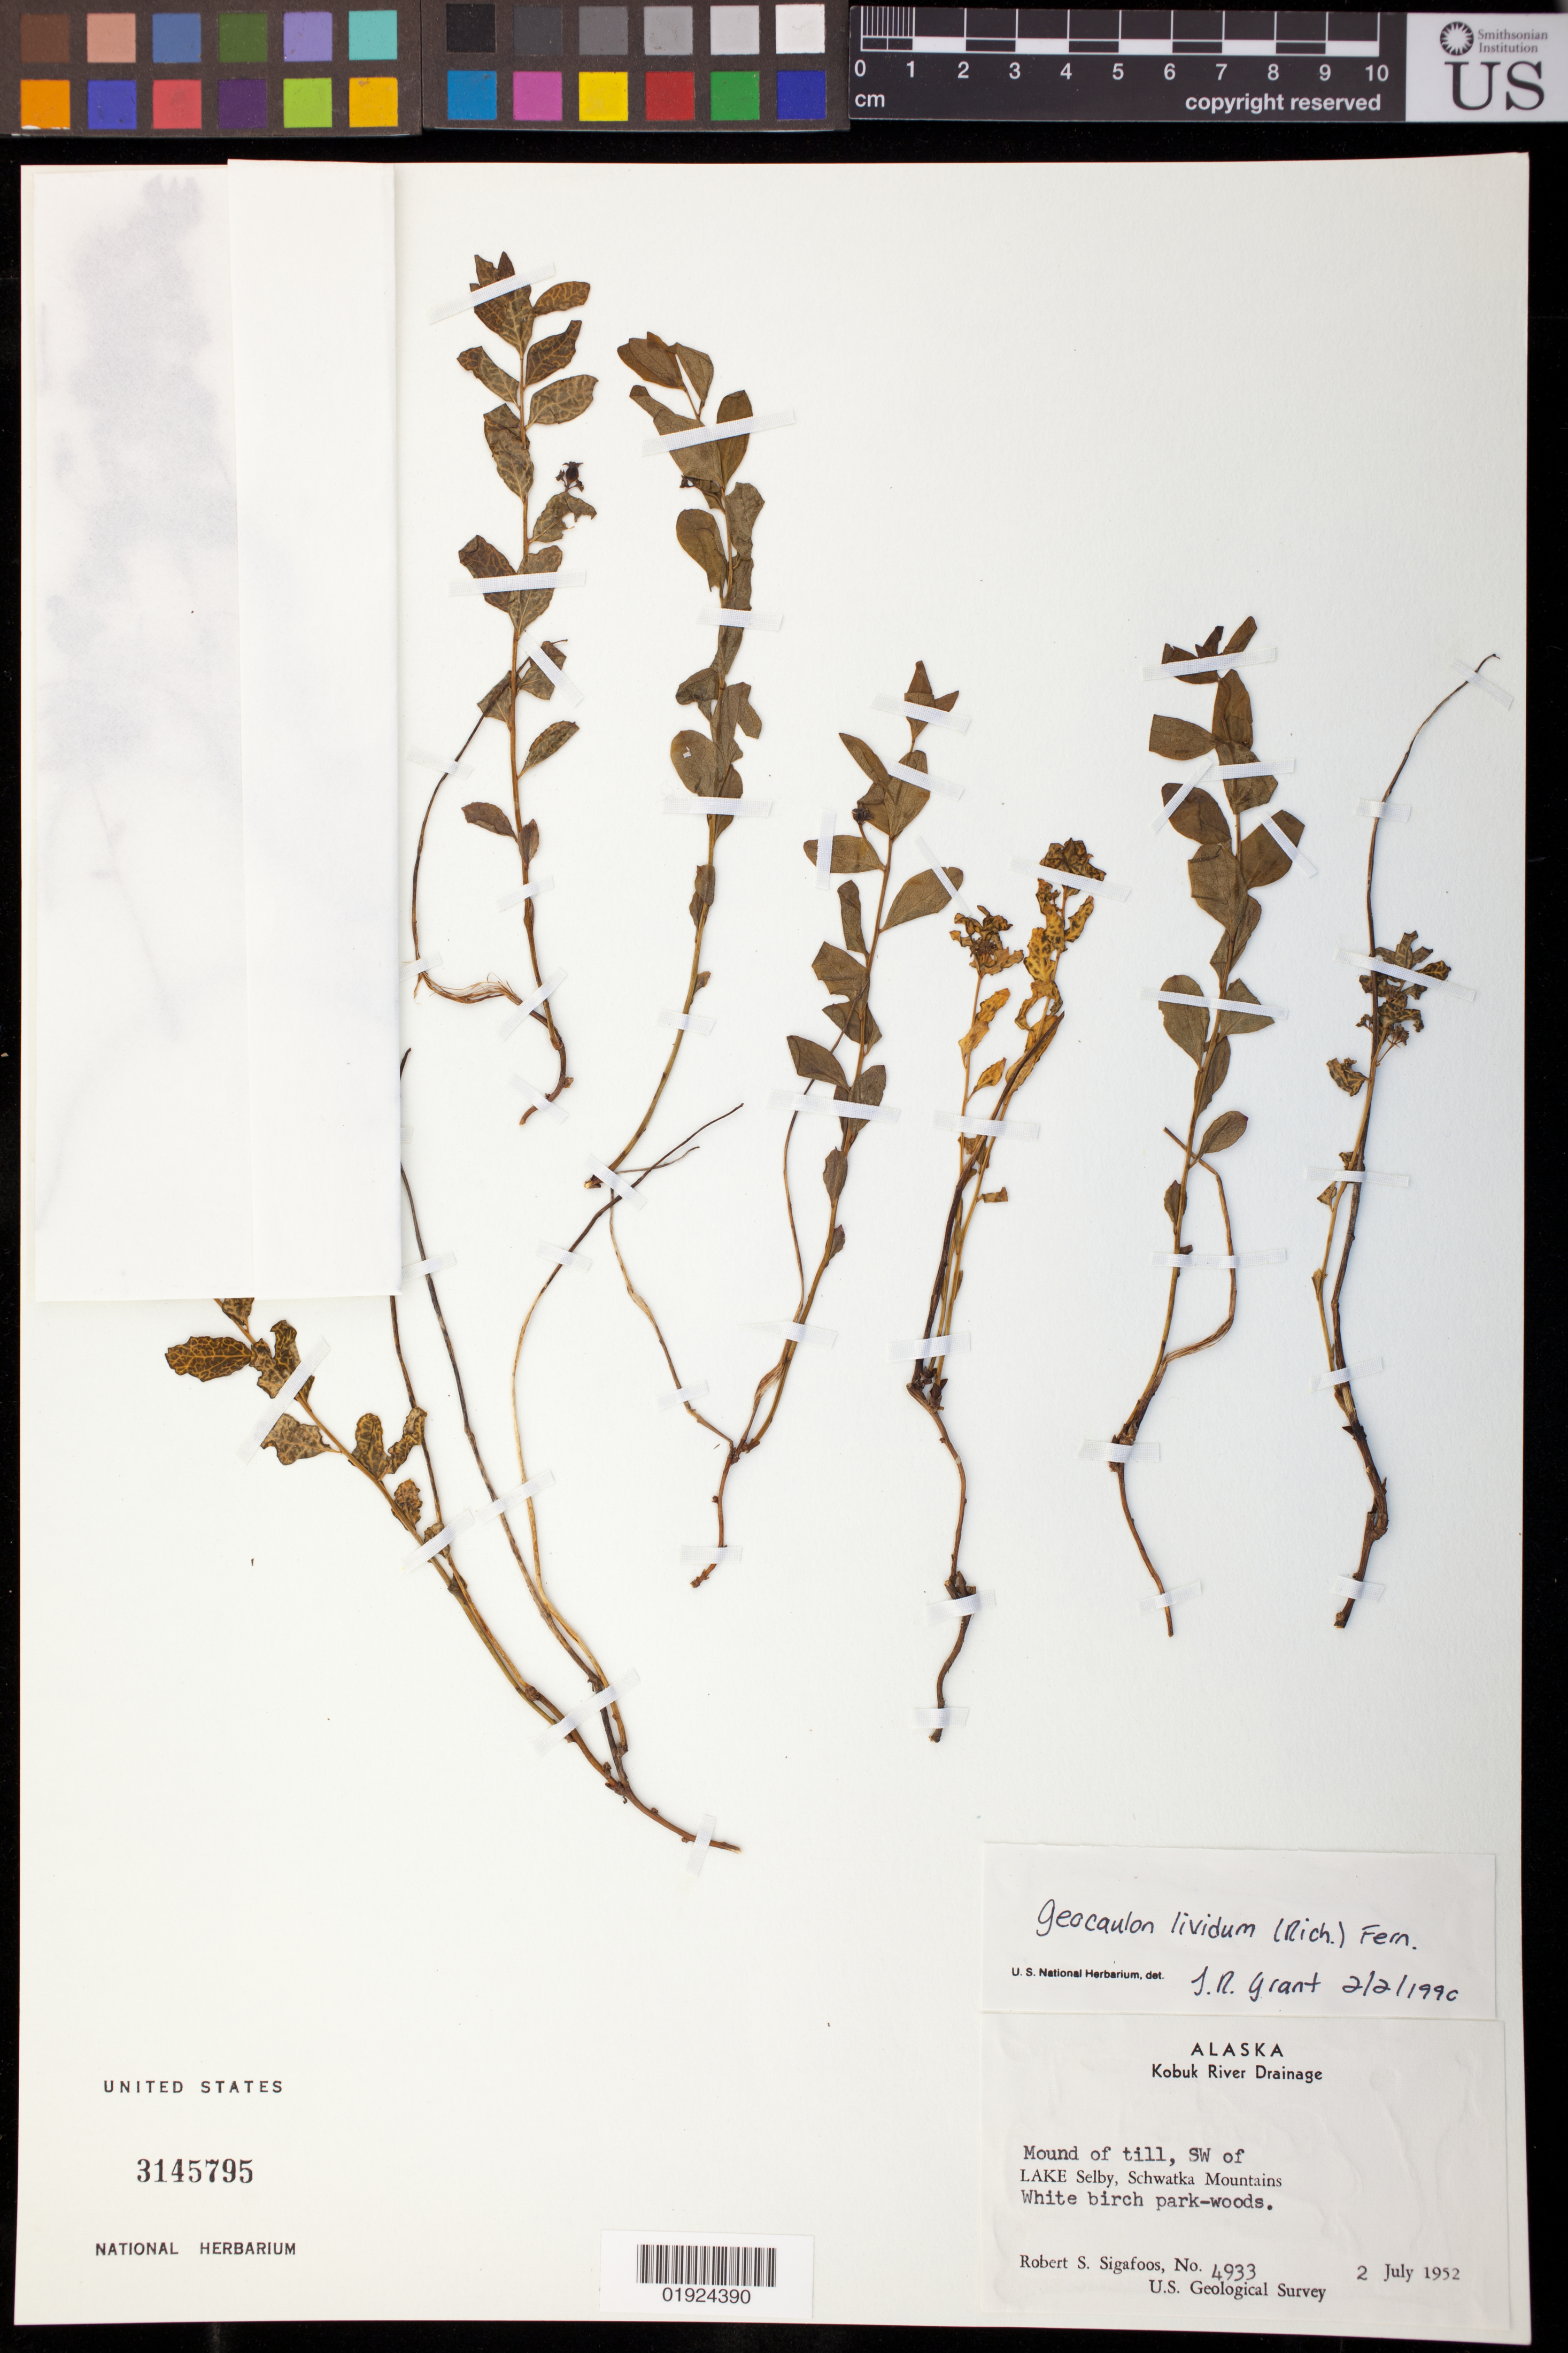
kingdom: Plantae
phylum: Tracheophyta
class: Magnoliopsida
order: Santalales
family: Comandraceae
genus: Geocaulon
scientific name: Geocaulon lividum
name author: (Richardson) Fernald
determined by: Grant, J. R.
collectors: R. Sigafoos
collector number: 4933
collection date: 1952-07-02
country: United States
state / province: Alaska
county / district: Northwest Arctic Borough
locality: SW of Lake Selby, Schwatka Mountains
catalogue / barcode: US 3145795